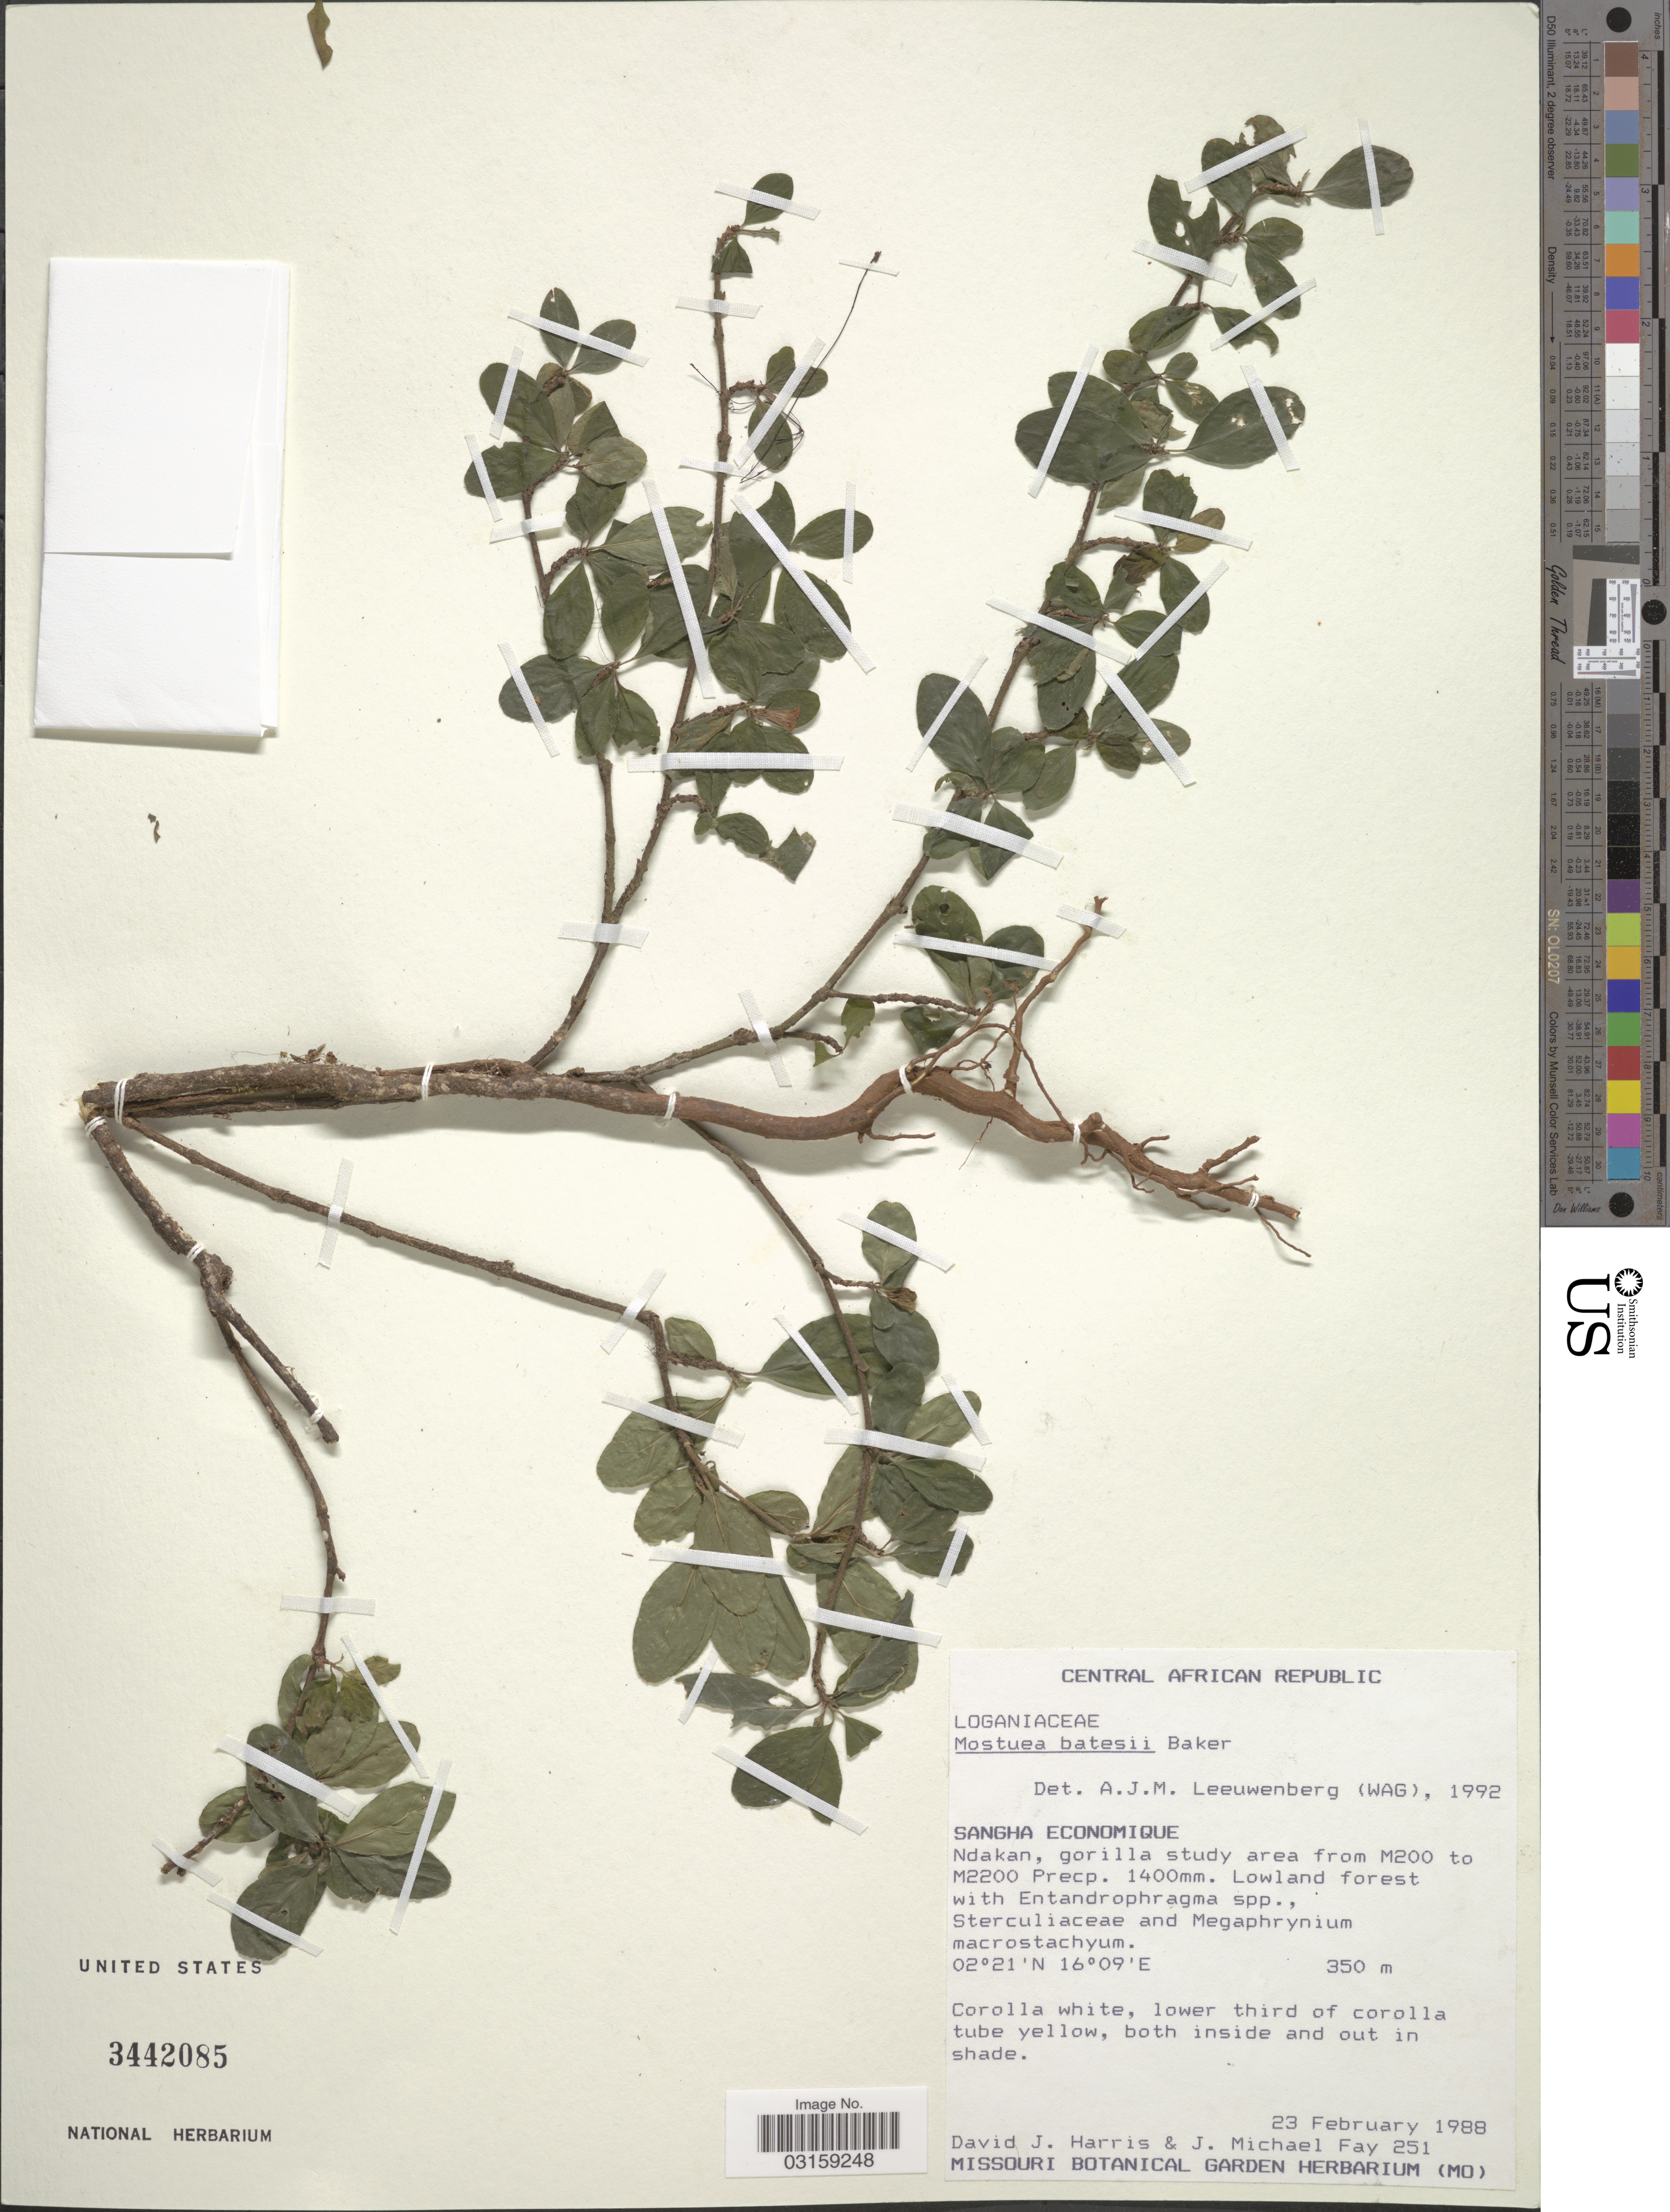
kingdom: Plantae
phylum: Tracheophyta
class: Magnoliopsida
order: Gentianales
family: Gelsemiaceae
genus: Mostuea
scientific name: Mostuea batesii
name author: Baker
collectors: D. J. Harris & J. M. Fay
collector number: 251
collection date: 1988-02-23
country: Central African Republic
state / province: Sangha-Mbaere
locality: Sangha Economique. Ndakan, gorilla study area from M200 to M2200 Precp. 1400mm.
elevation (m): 350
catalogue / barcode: US 3442085